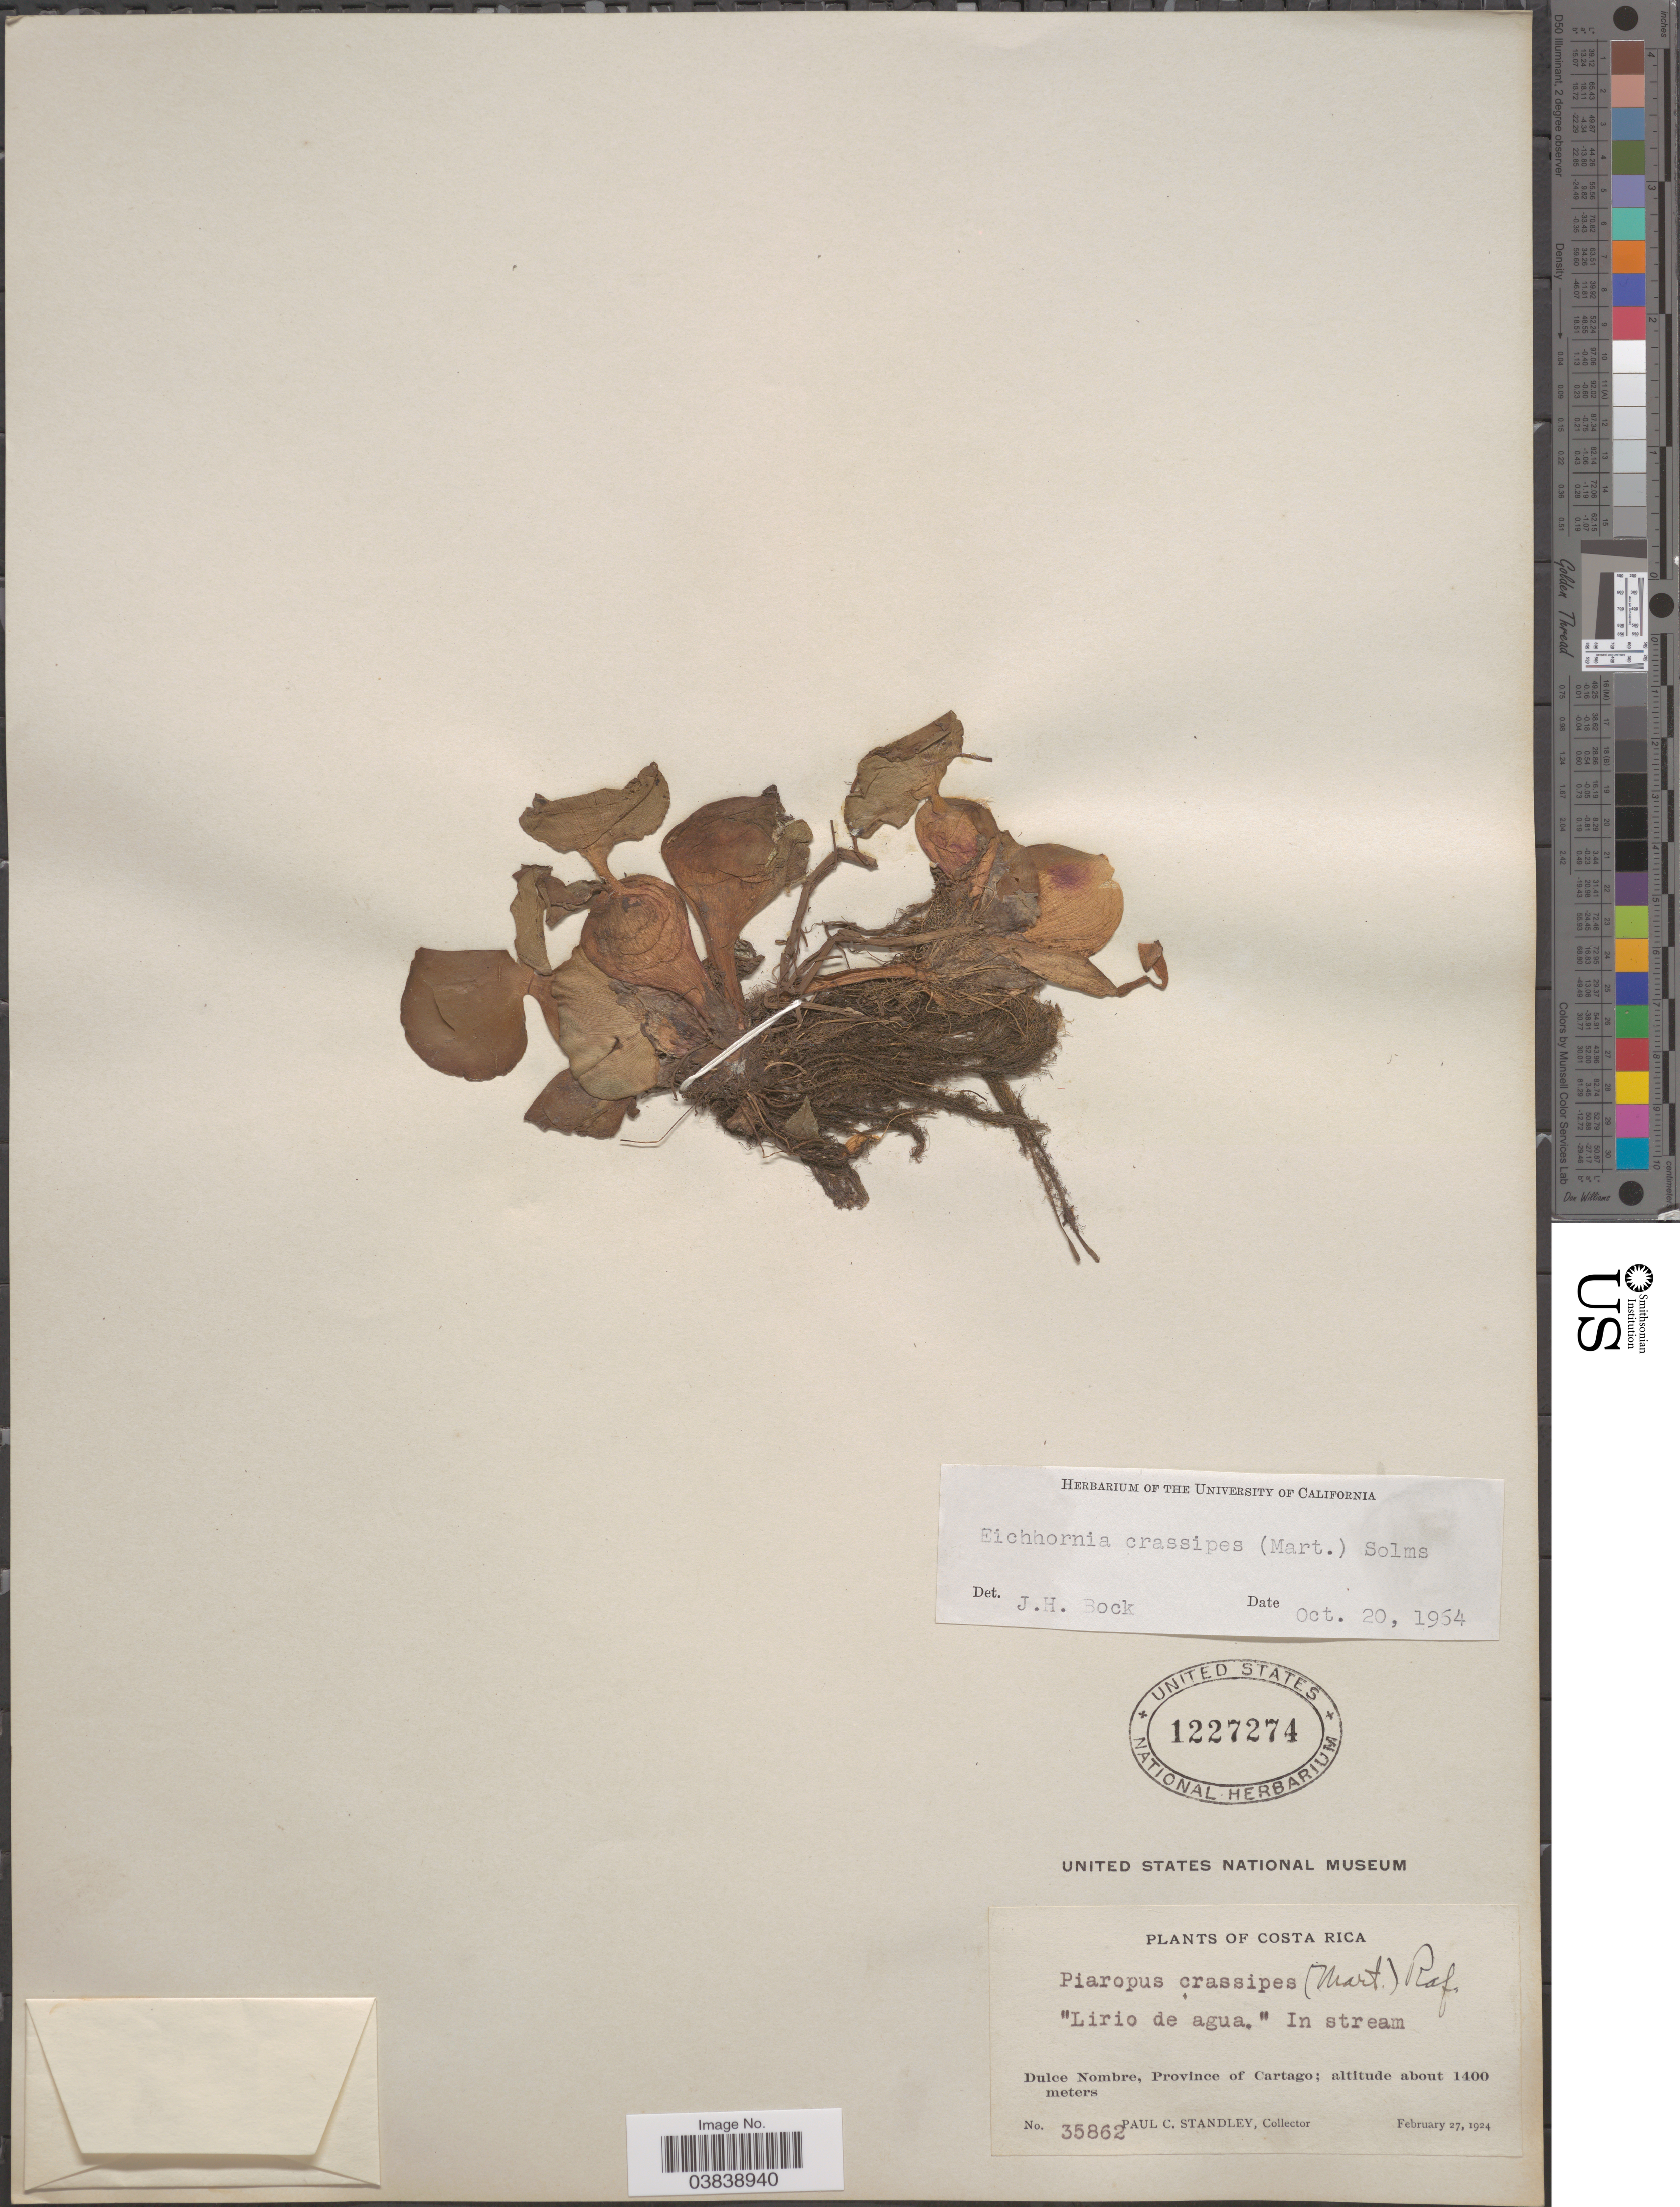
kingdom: Plantae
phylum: Tracheophyta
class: Liliopsida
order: Commelinales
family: Pontederiaceae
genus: Eichhornia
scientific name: Eichhornia crassipes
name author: (Mart.) Solms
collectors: P. C. Standley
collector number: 35862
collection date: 1924-02-27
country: Costa Rica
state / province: Cartago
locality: Dulce Nombre.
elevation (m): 1400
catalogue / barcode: US 1227274